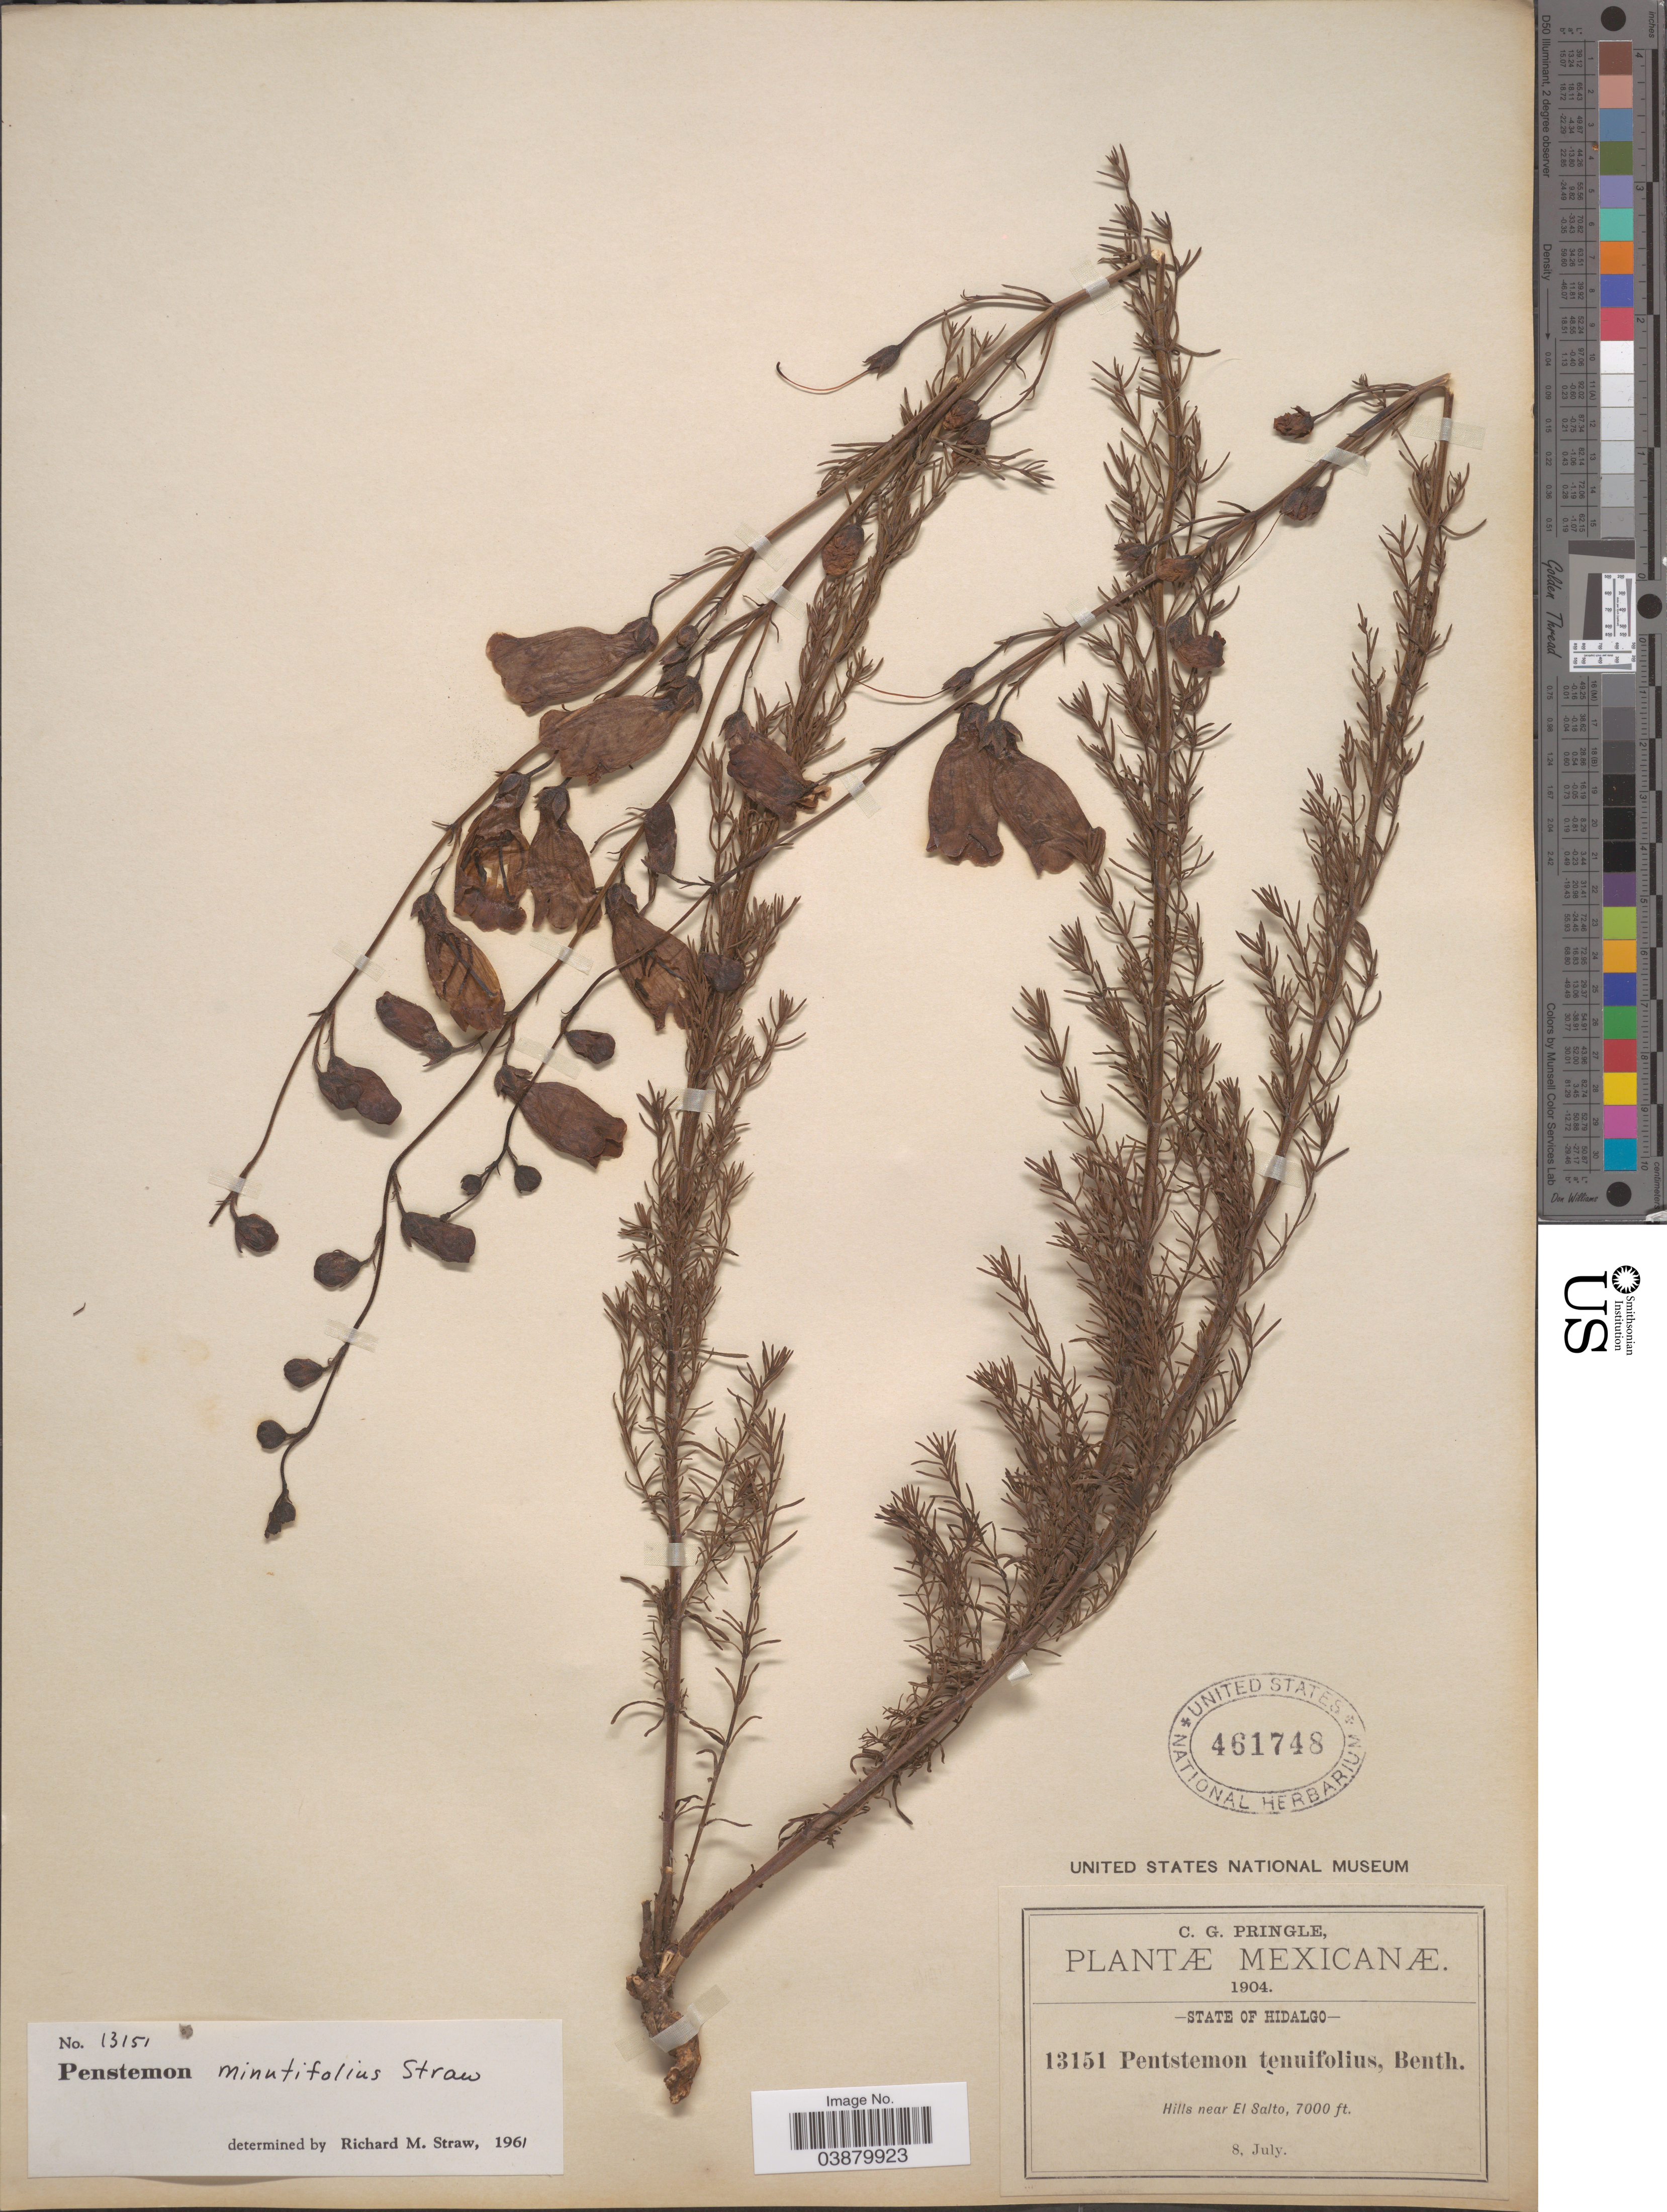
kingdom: Plantae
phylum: Tracheophyta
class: Magnoliopsida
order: Lamiales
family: Plantaginaceae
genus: Penstemon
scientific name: Penstemon minutifolius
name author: Straw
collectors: C. G. Pringle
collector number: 13151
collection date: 1904-07-08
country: Mexico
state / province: Hidalgo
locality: Hills near El Salto.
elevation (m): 2134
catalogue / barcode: US 461748